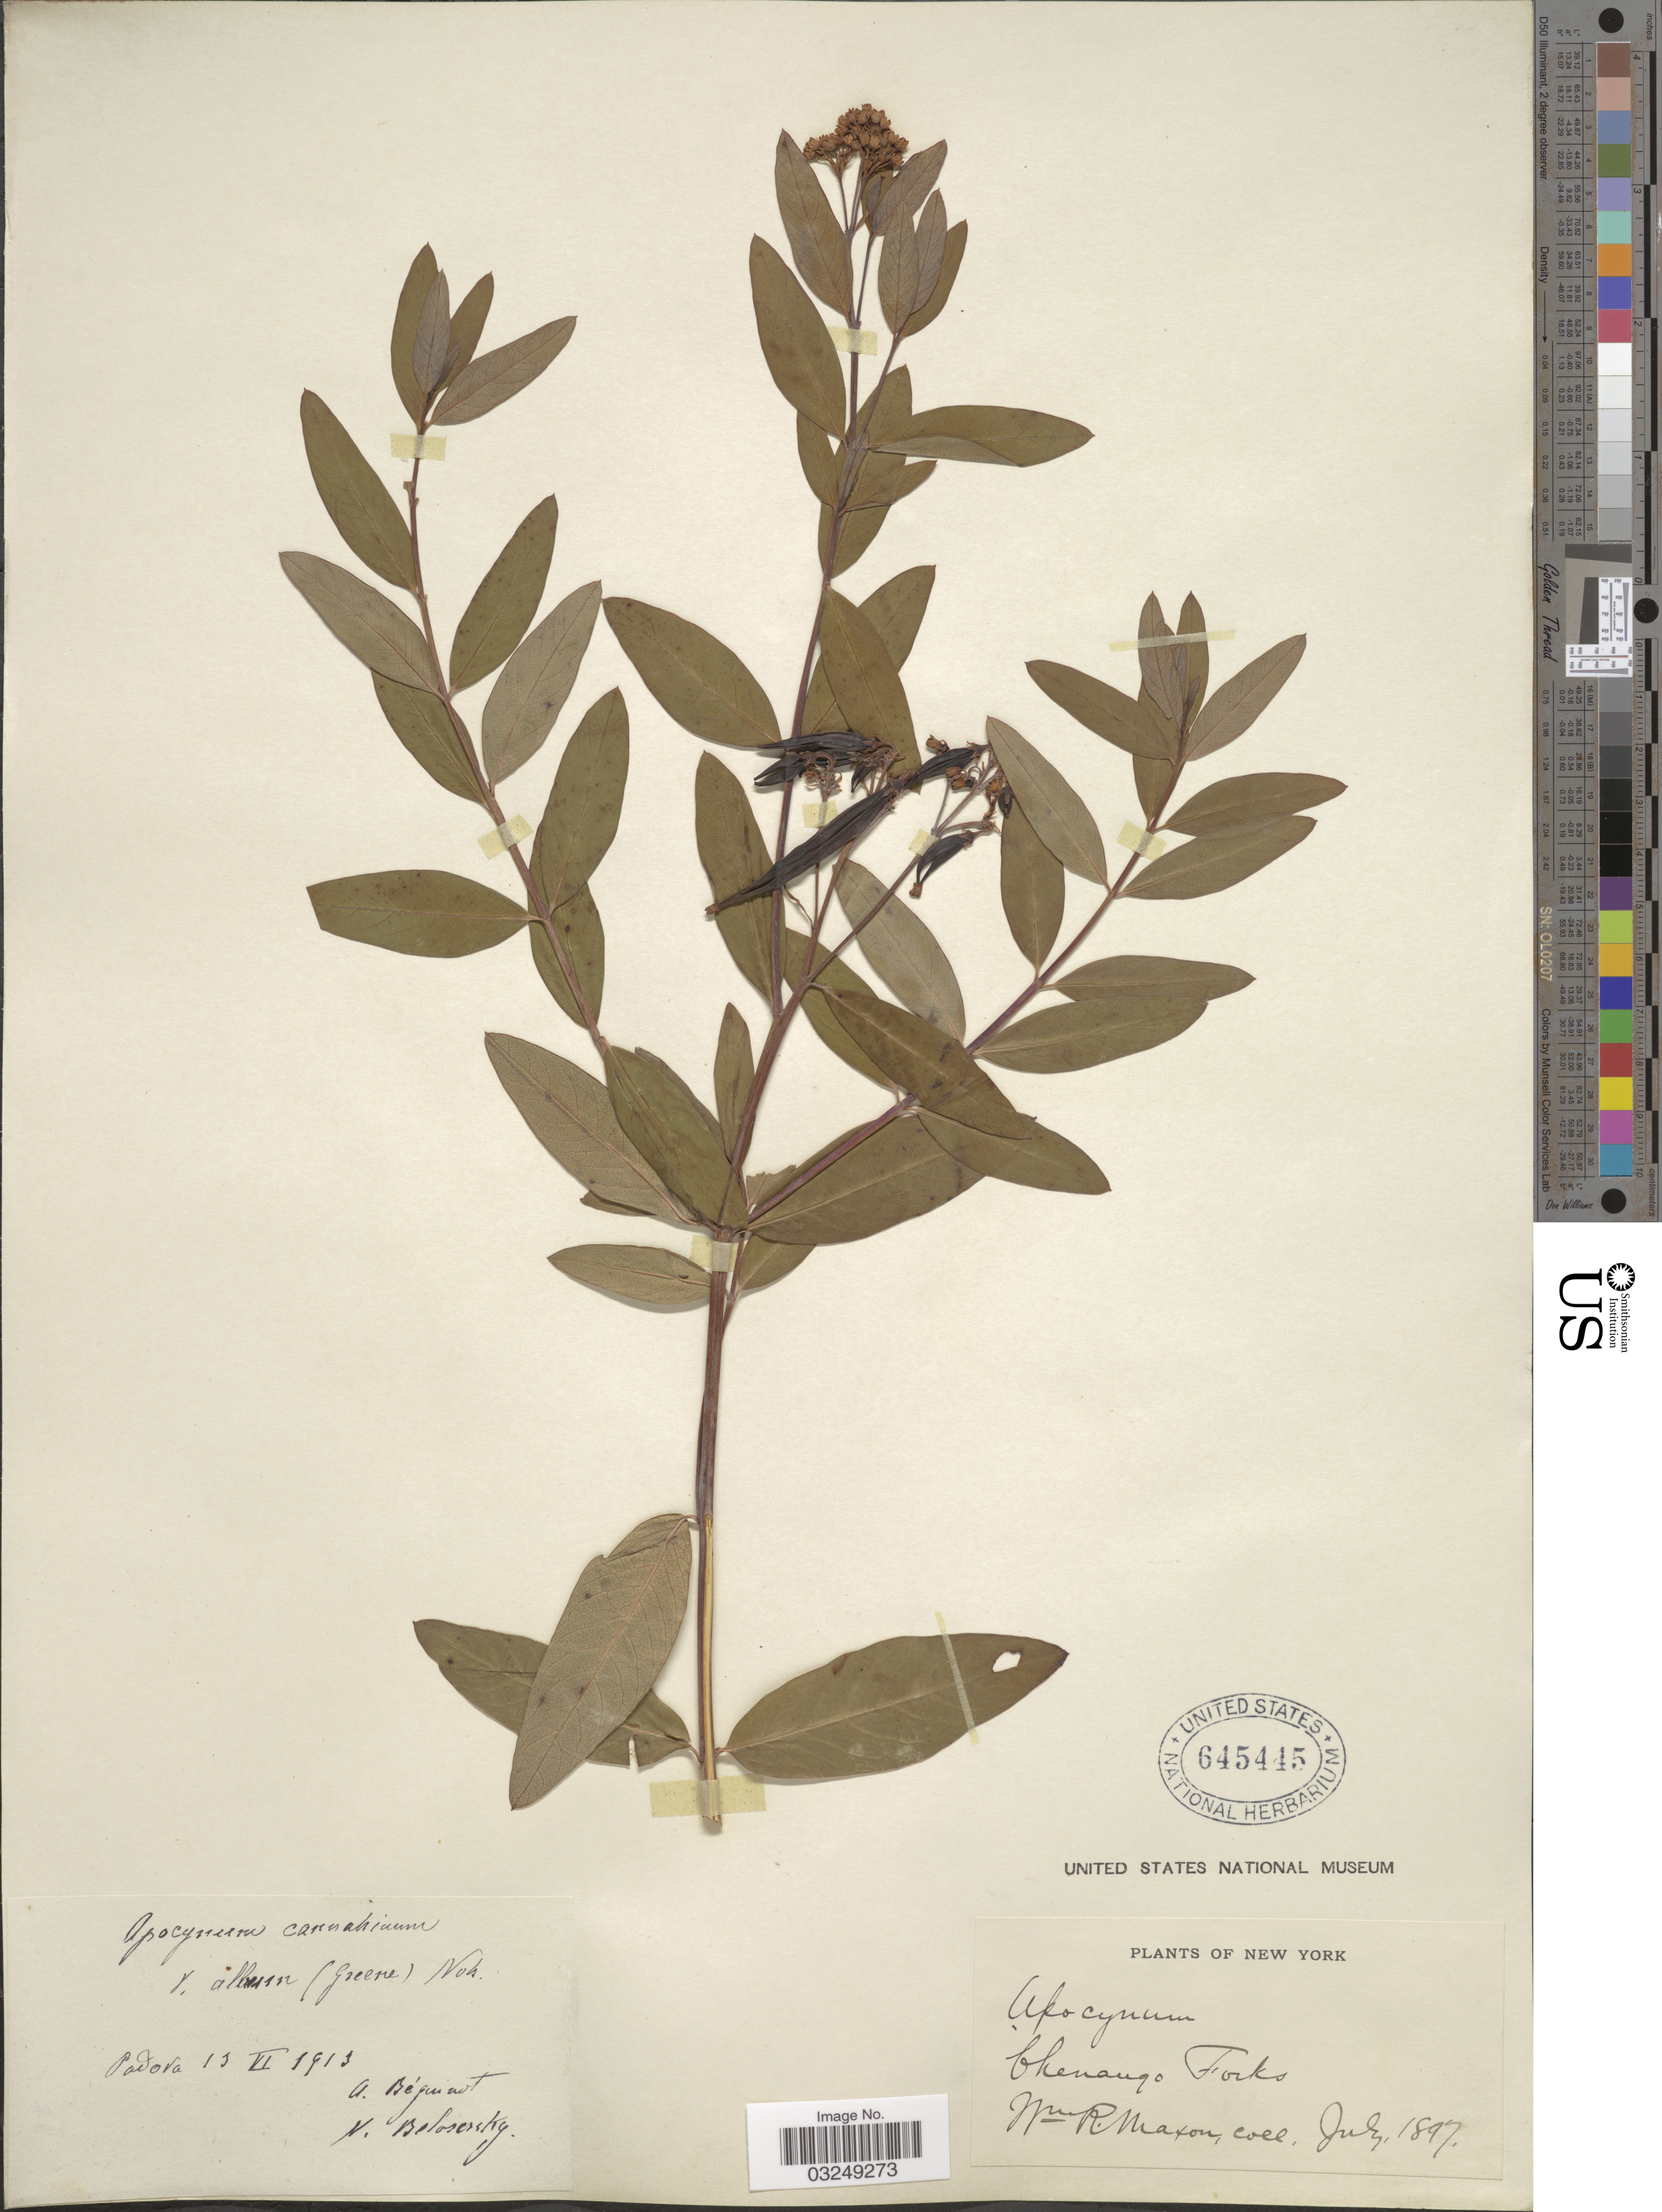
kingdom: Plantae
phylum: Tracheophyta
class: Magnoliopsida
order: Gentianales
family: Apocynaceae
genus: Apocynum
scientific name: Apocynum album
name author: Greene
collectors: W. R. Maxon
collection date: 1897-07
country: United States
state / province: New York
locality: Chenango Forks.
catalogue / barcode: US 645445